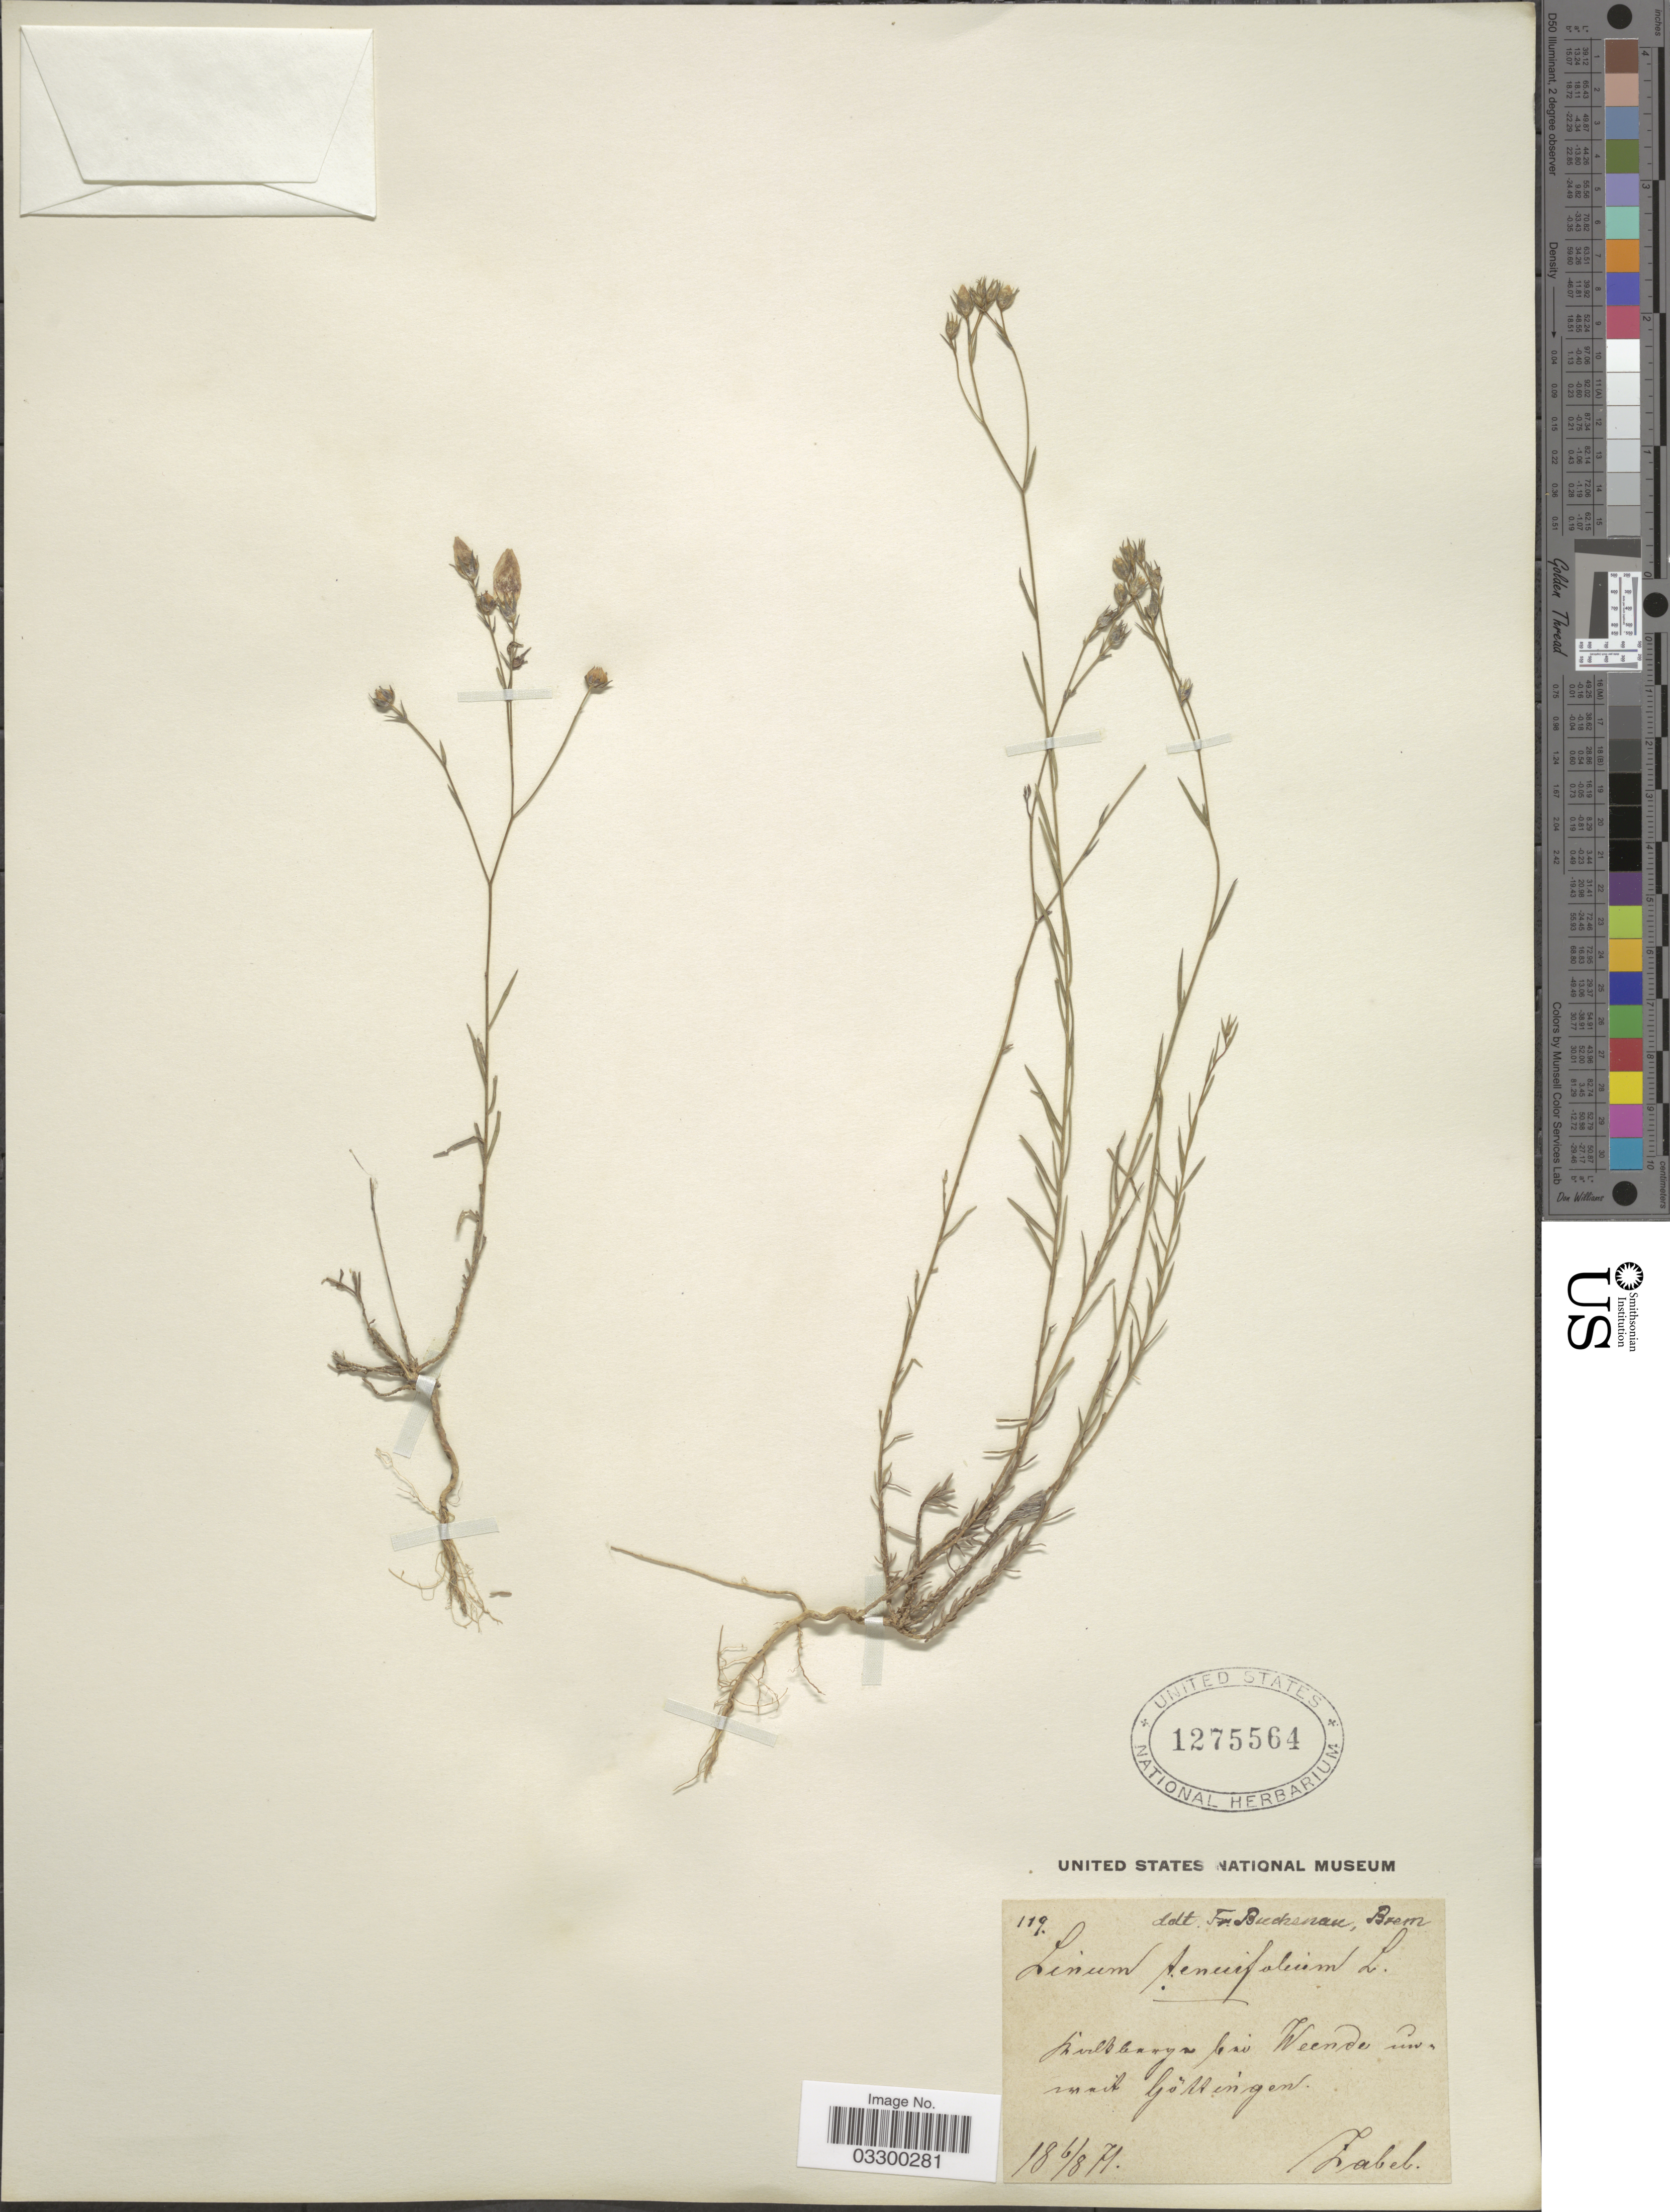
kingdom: Plantae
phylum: Tracheophyta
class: Magnoliopsida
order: Malpighiales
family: Linaceae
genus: Linum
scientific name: Linum tenuifolium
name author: L.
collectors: H. Zabel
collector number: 119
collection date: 1871-08-06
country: Germany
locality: [illegible text] bai Weende [illegible text] Göttingen.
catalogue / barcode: US 1275564